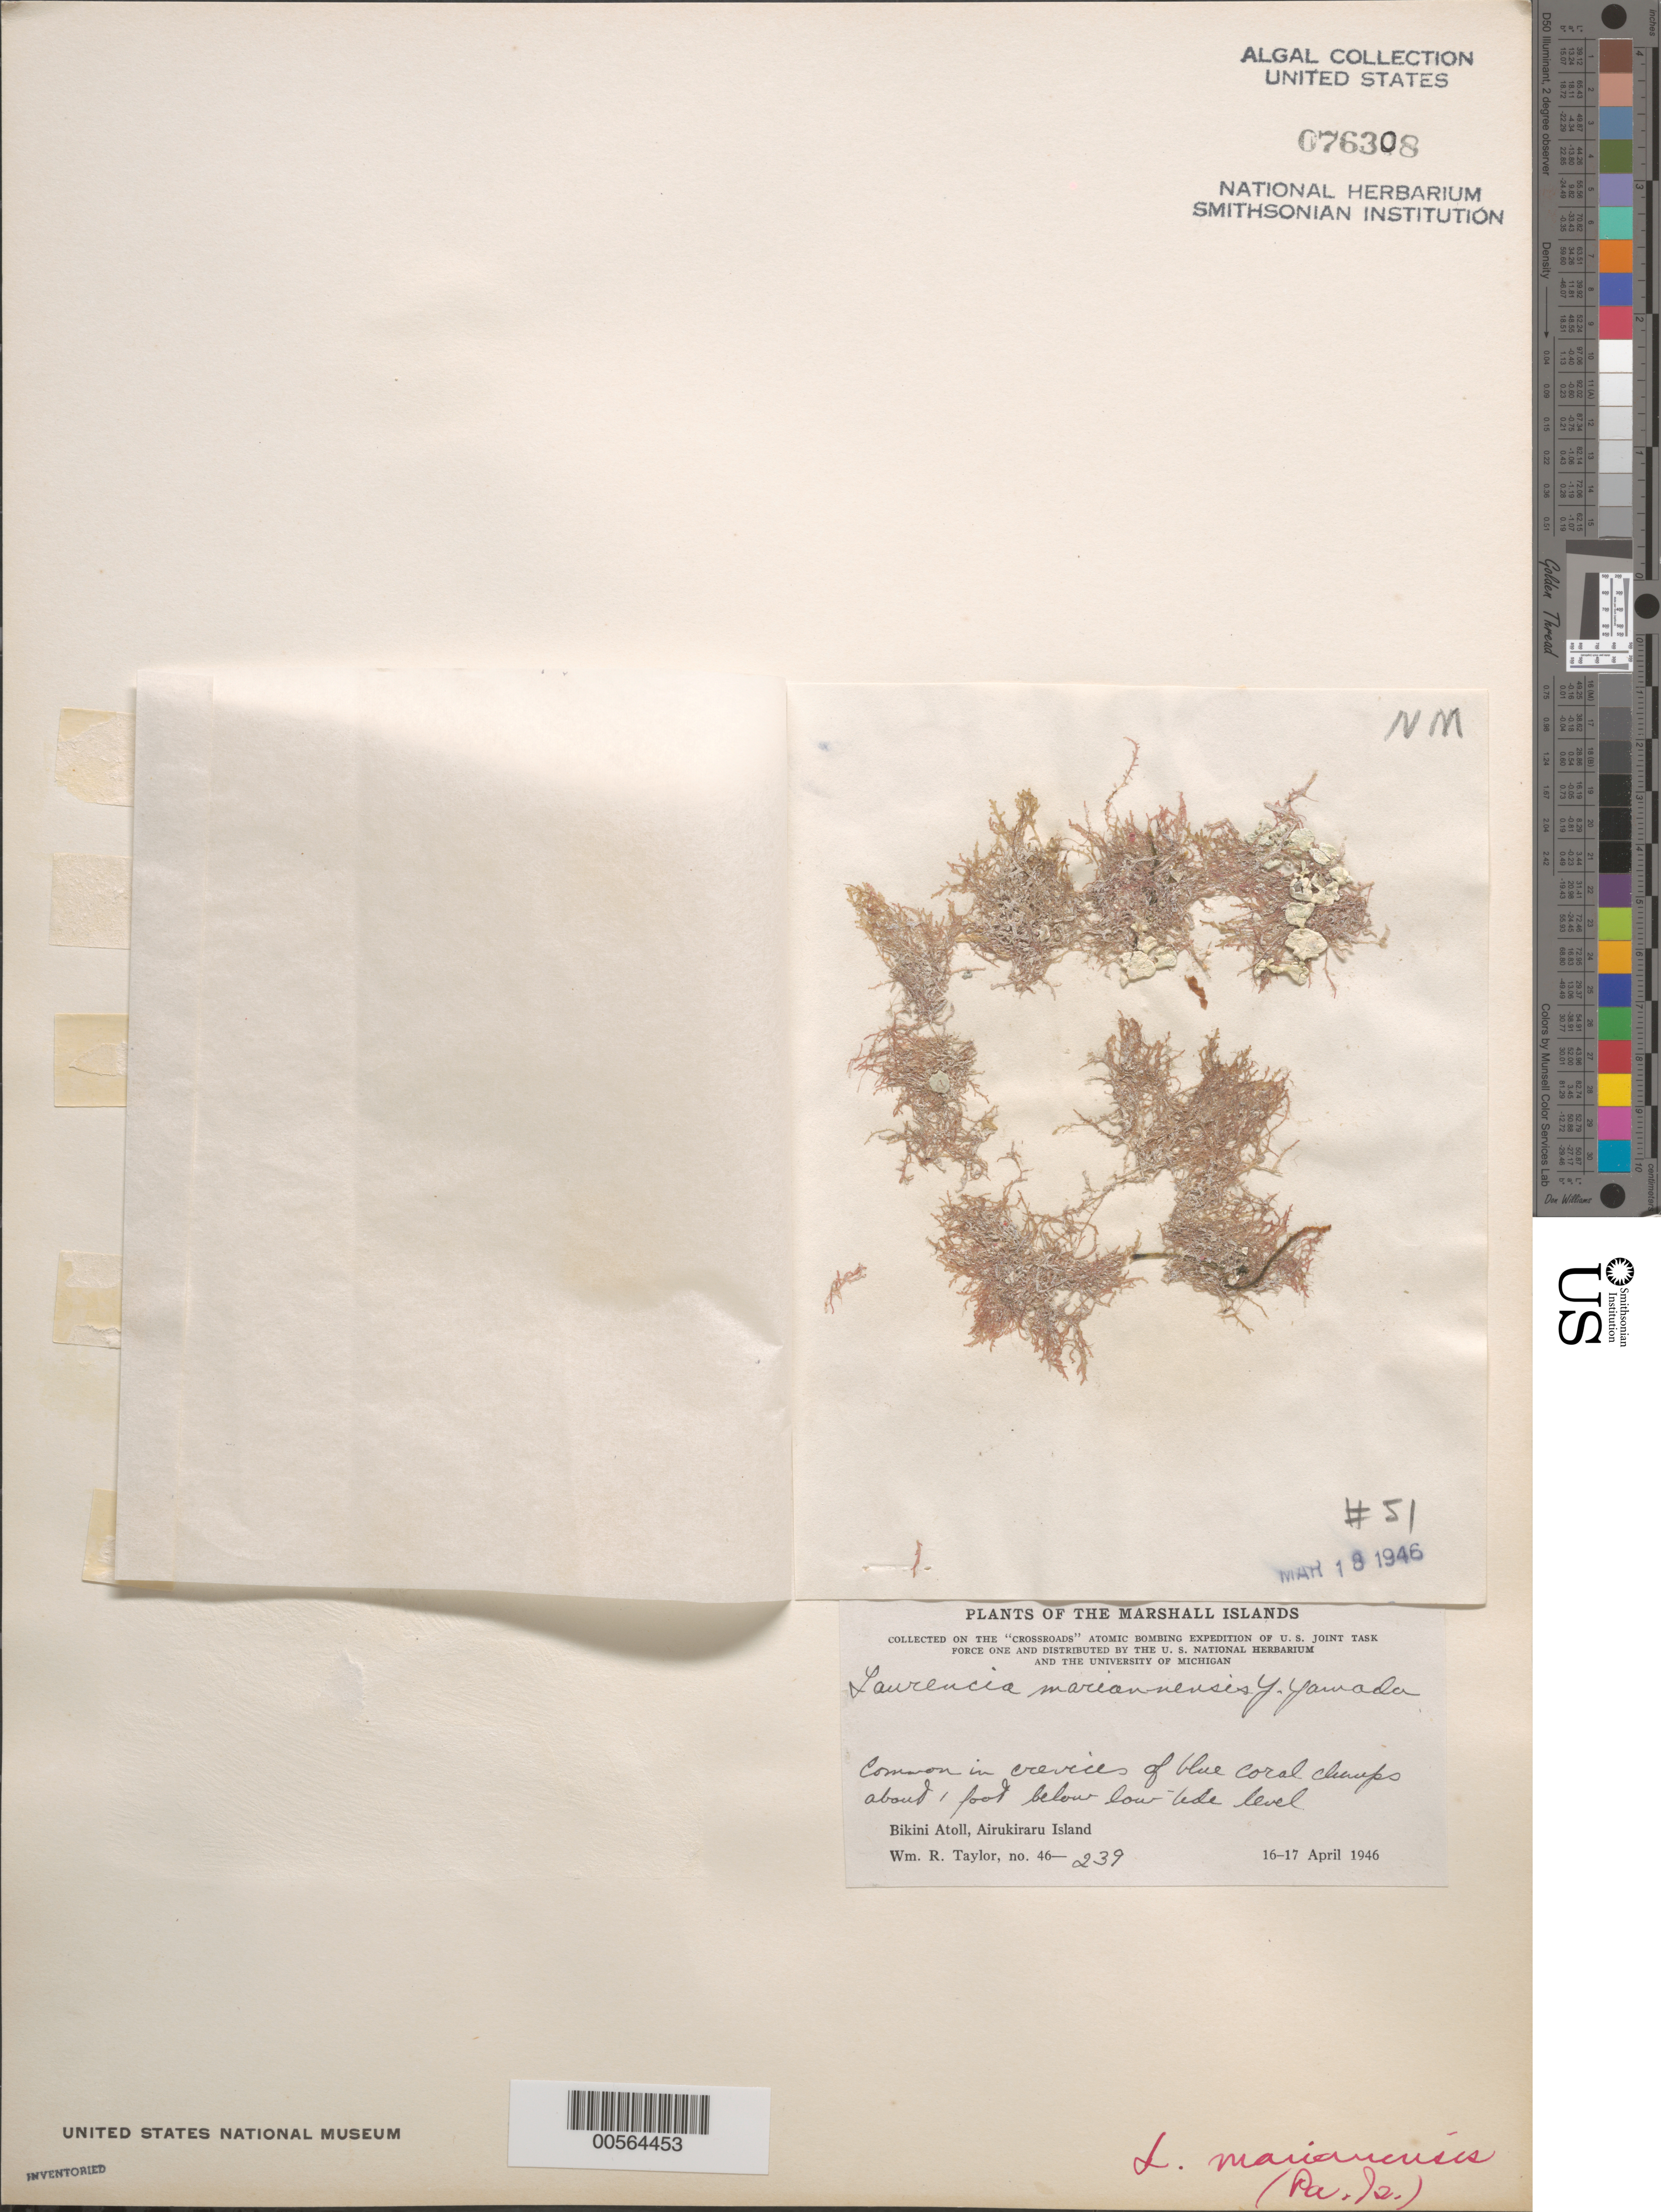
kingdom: Plantae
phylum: Rhodophyta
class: Florideophyceae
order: Ceramiales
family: Rhodomelaceae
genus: Laurencia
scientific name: Laurencia mariannensis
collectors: W. R. Taylor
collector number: WRT 46-239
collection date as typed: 16 Apr 1946 TO 17 Apr 1946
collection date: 1946-04-16/1946-04-17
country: Marshall Islands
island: Bikini Atoll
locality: Airukiraru Islet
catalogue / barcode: US 76308